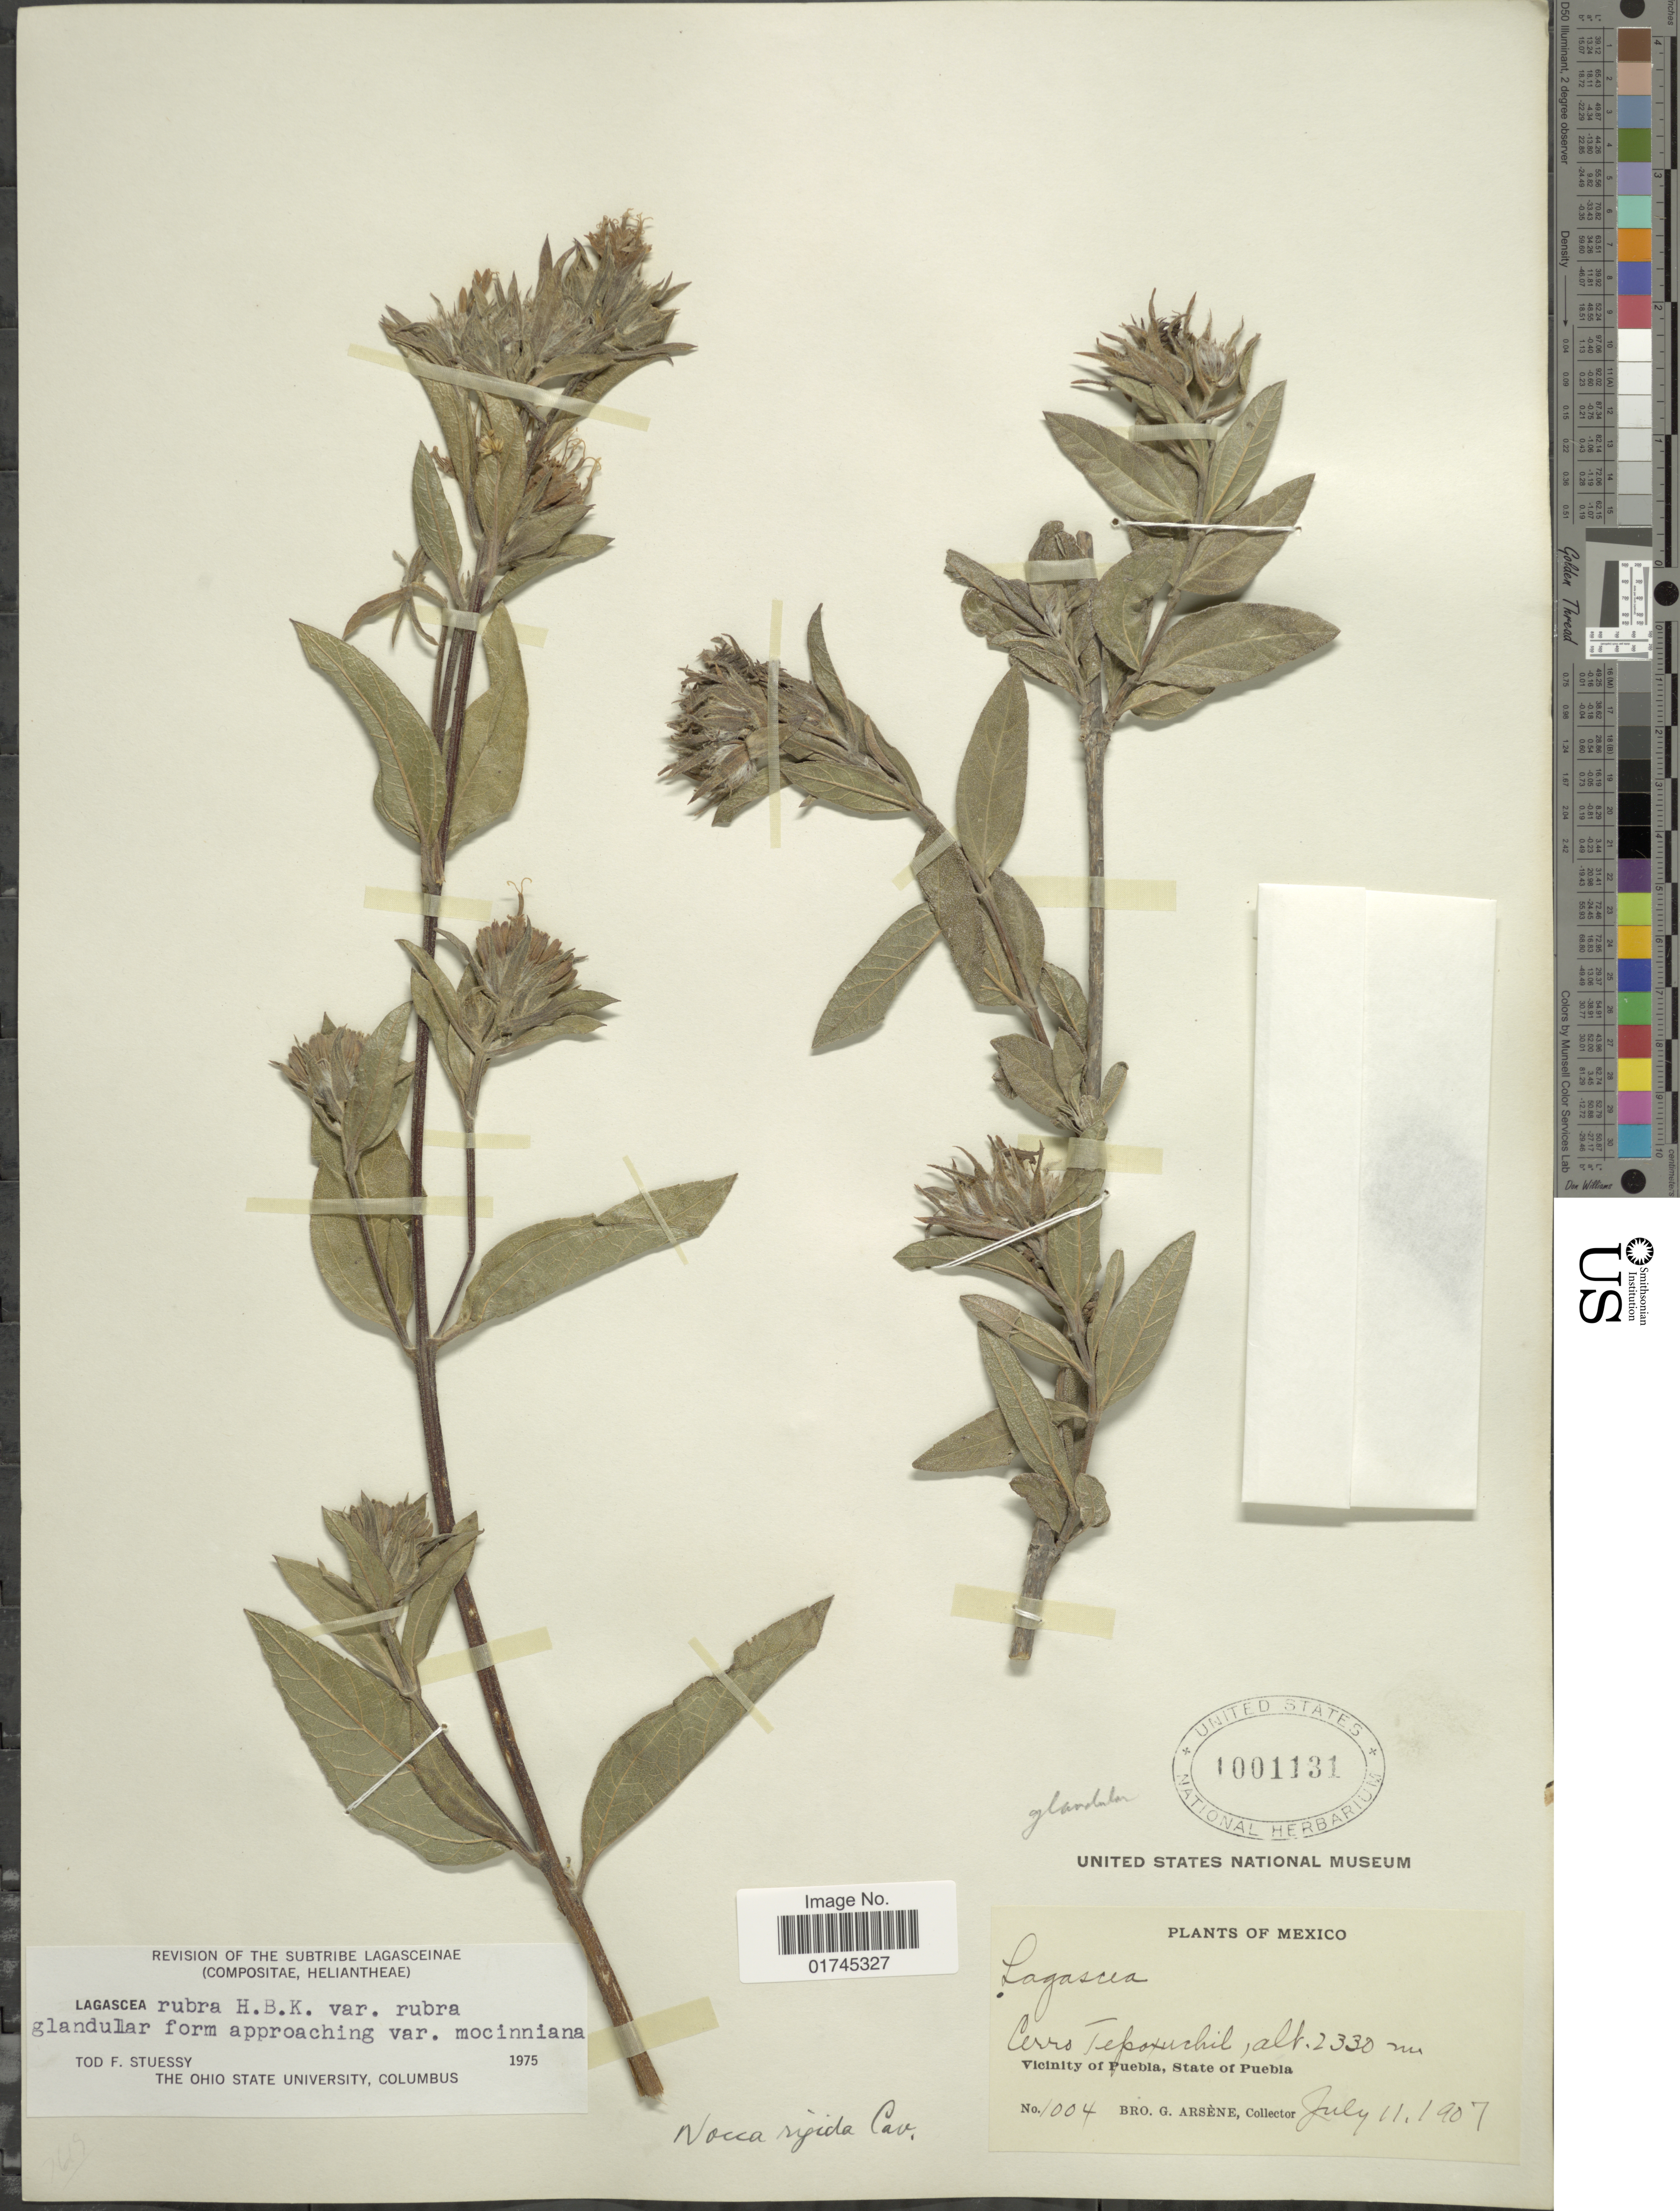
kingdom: Plantae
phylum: Tracheophyta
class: Magnoliopsida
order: Asterales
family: Asteraceae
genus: Lagascea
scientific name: Lagascea rigida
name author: Cav.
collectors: Bro. G. Arsène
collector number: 1004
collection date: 1907-07-11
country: Mexico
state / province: Puebla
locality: Cerro Tepoxuchil, vicinity of Puebla.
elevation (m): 2330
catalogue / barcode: US 1001131